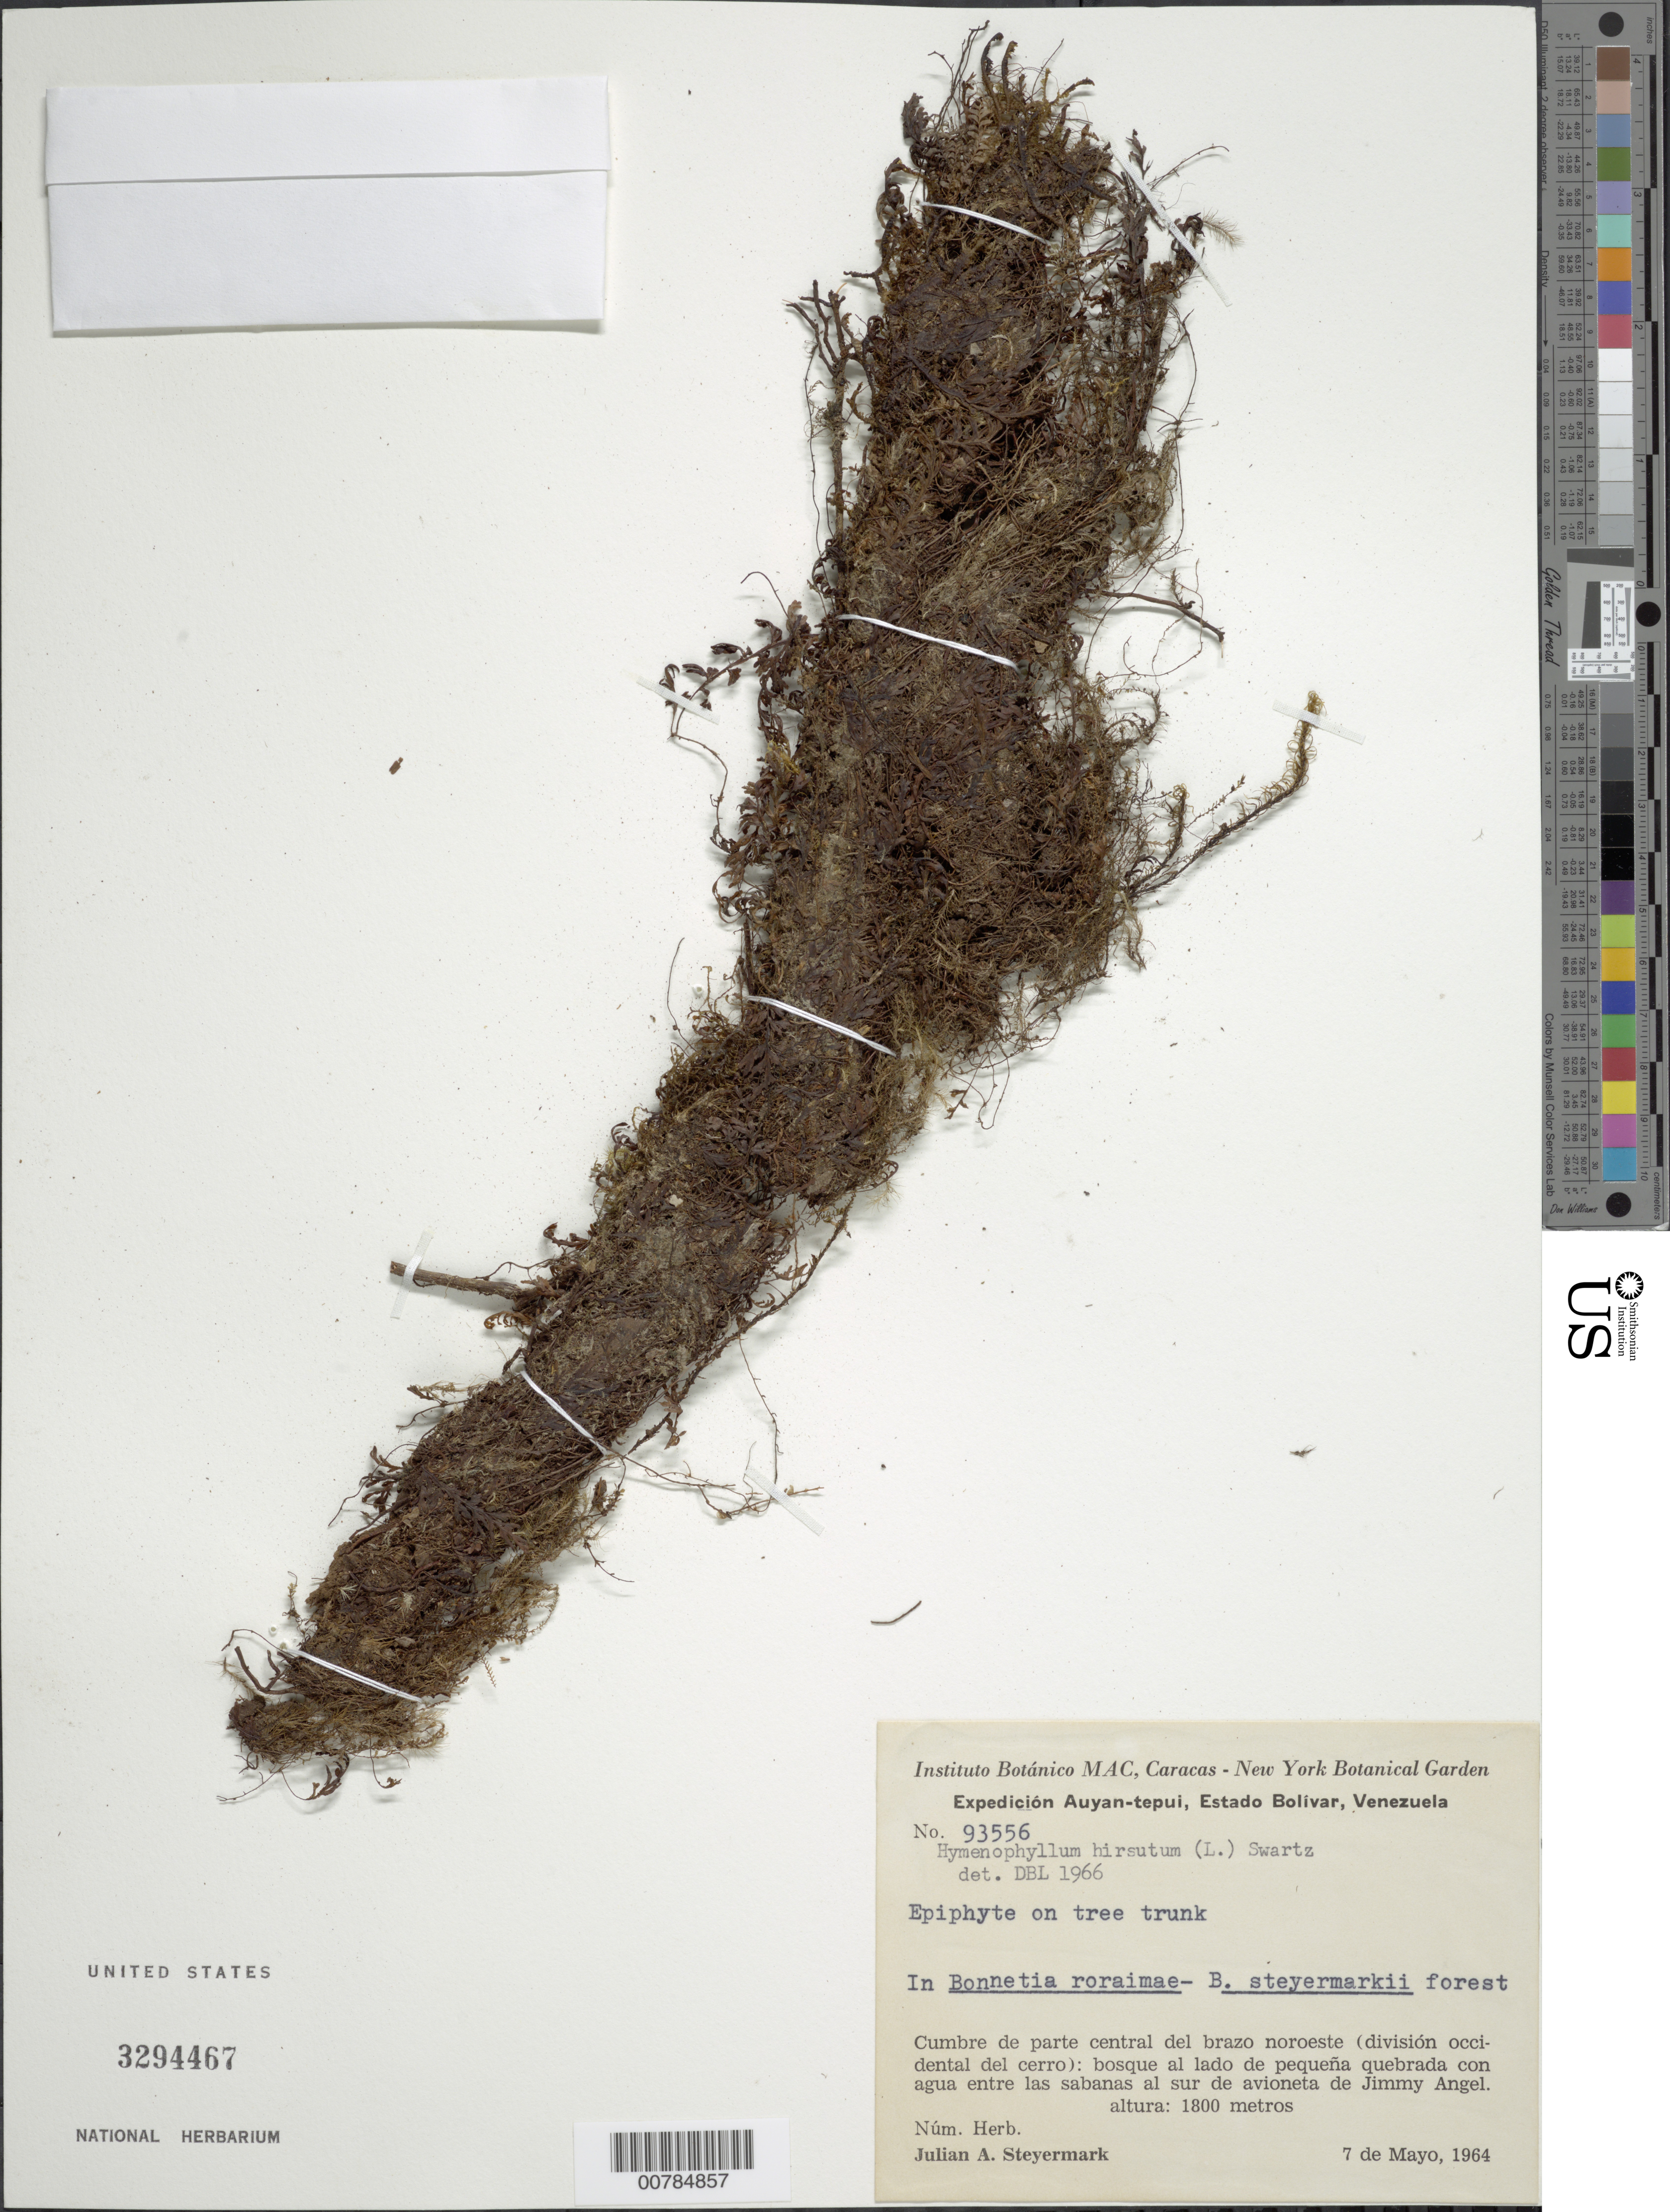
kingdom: Plantae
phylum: Tracheophyta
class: Polypodiopsida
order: Hymenophyllales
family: Hymenophyllaceae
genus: Hymenophyllum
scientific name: Hymenophyllum hirsutum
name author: (L.) Sw.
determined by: Lellinger, David B., (BOT), Smithsonian Institution - National Museum of Natural History (UNITED STATES)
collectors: J. Steyermark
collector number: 93556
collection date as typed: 7-May-64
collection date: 1964-05-07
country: Venezuela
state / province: Bolívar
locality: Auyan-tepuí, cumbre de la parte central del brazo noroeste (div. occidental del cerro)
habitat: Bonnetia roraime-B. steyermarkii forest; on tree trunk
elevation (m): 1800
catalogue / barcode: US 3294467